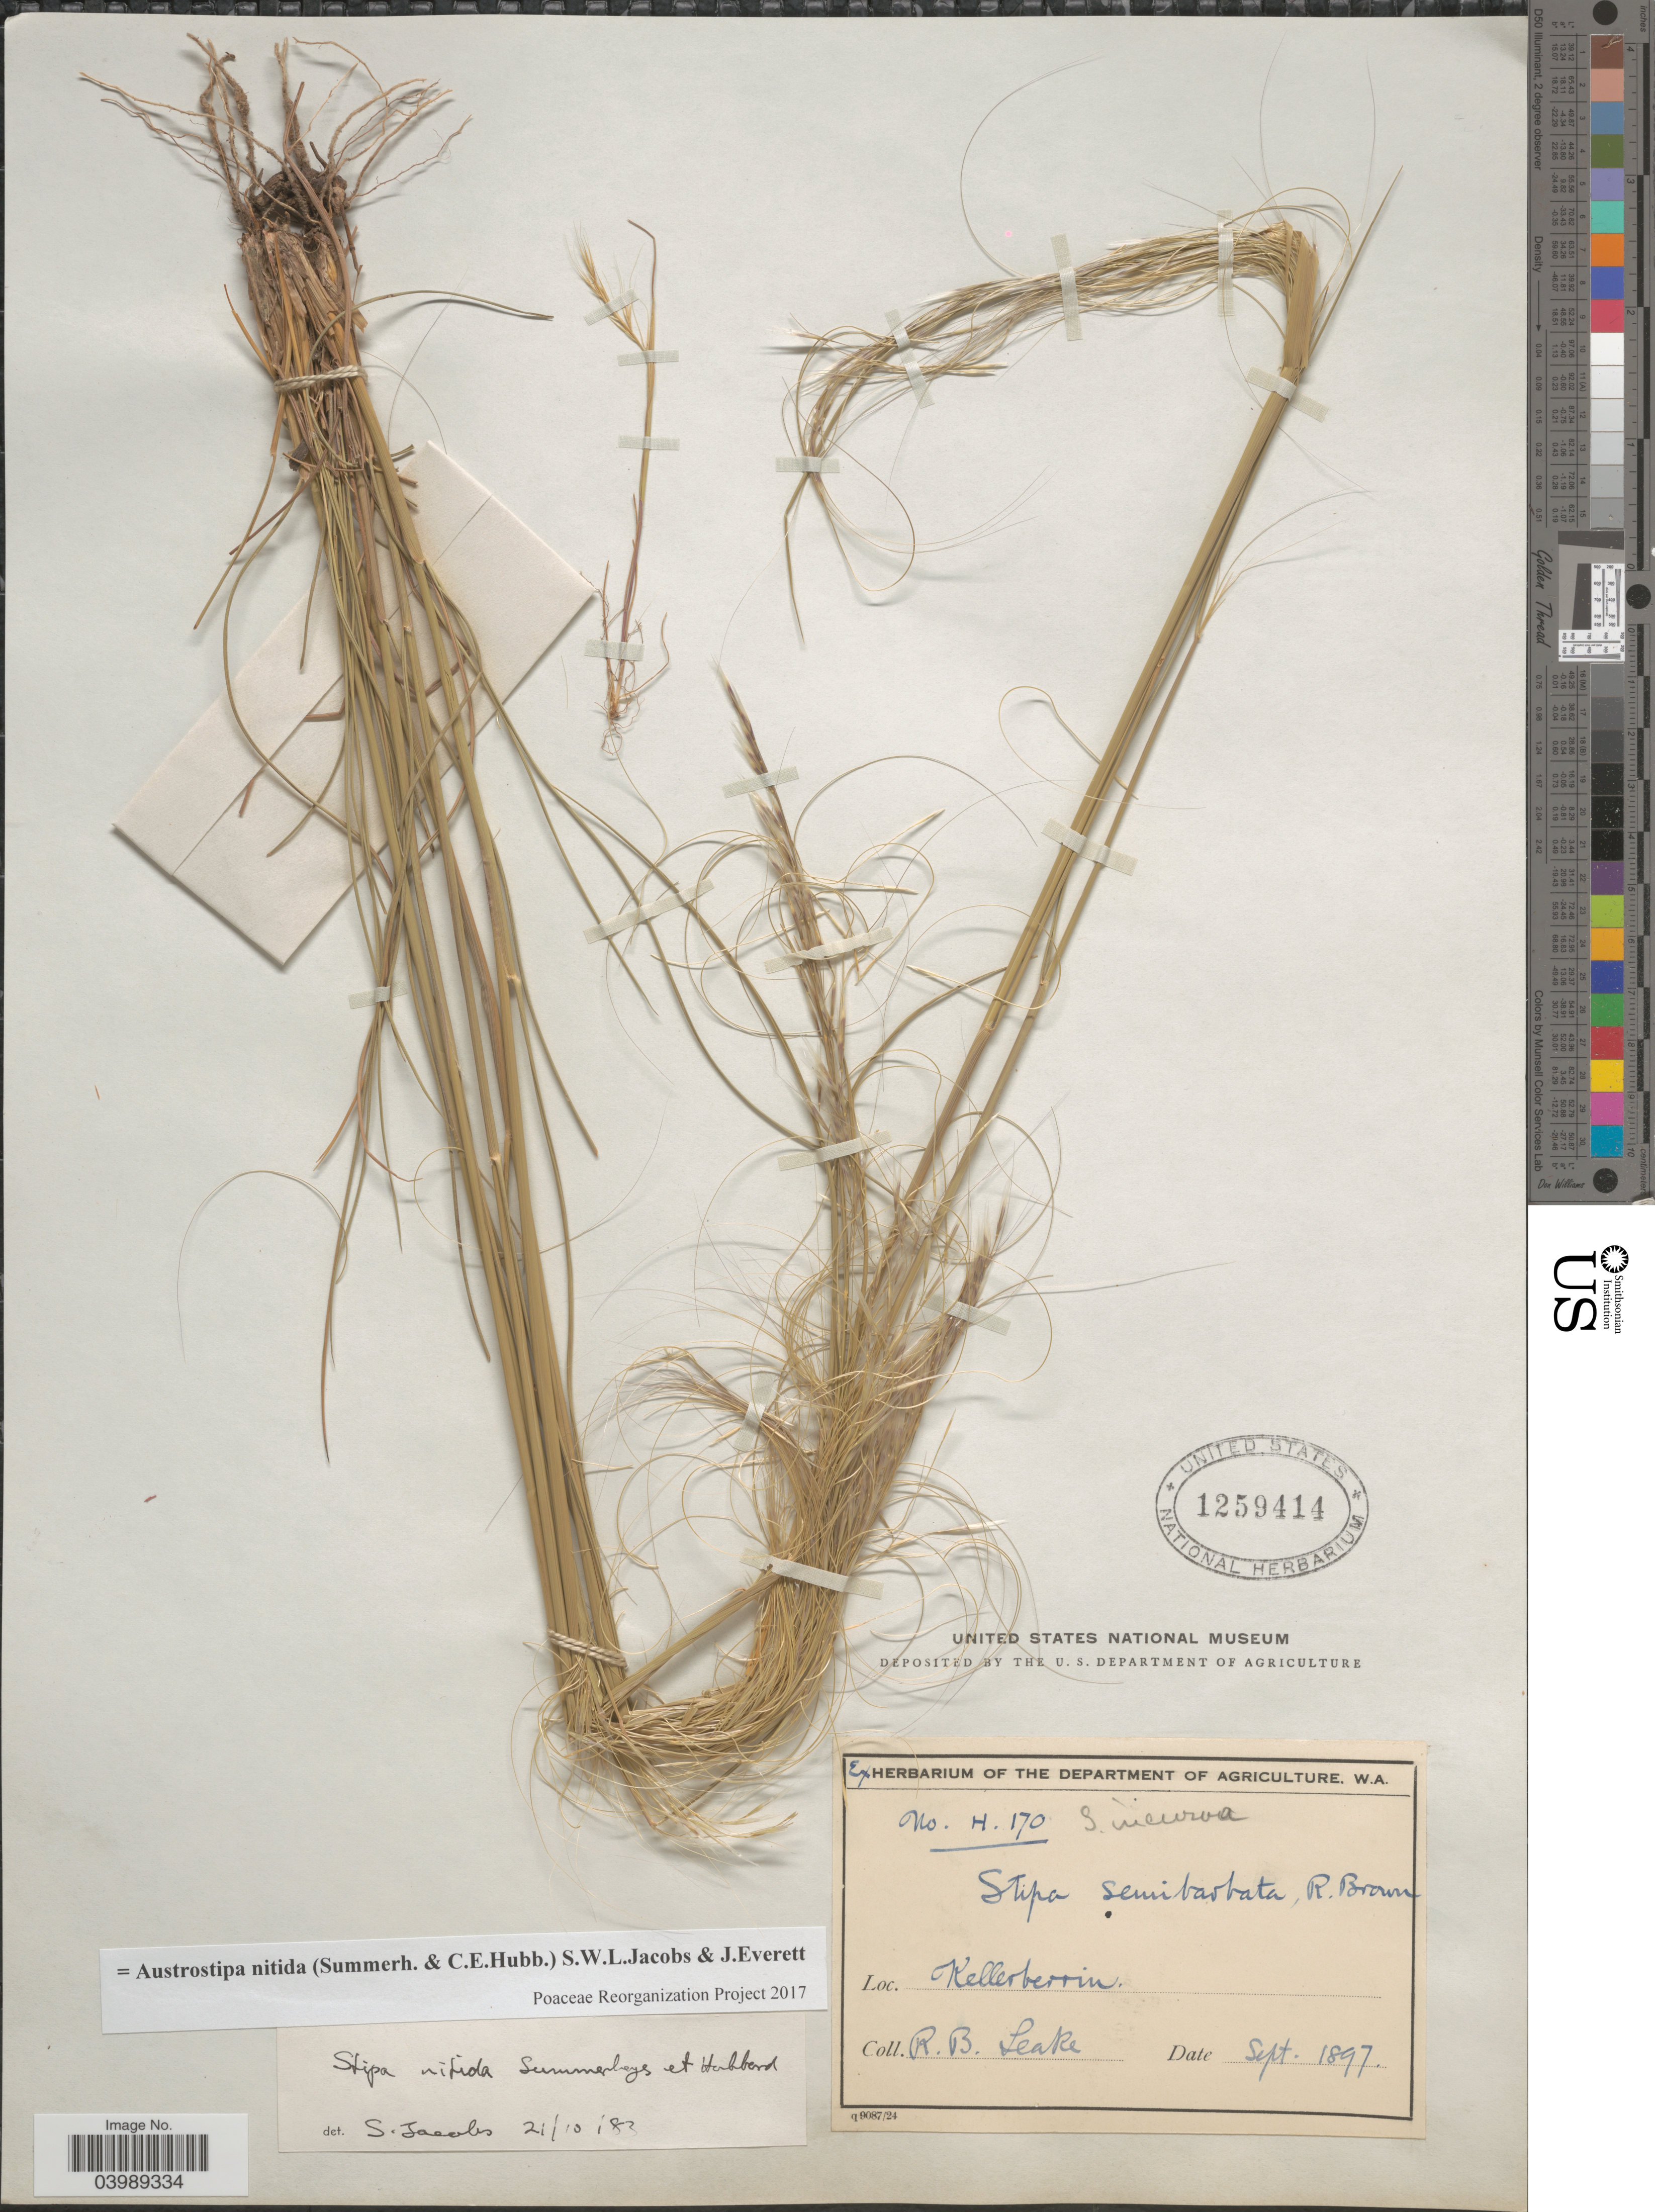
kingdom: Plantae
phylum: Tracheophyta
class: Liliopsida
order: Poales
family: Poaceae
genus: Austrostipa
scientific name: Austrostipa nitida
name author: (Summerh. & C.E. Hubb.) S.W.L. Jacobs & J. Everett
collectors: R. Leake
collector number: H170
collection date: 1897-09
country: Australia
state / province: Western Australia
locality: Kellerberrin.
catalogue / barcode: US 1259414